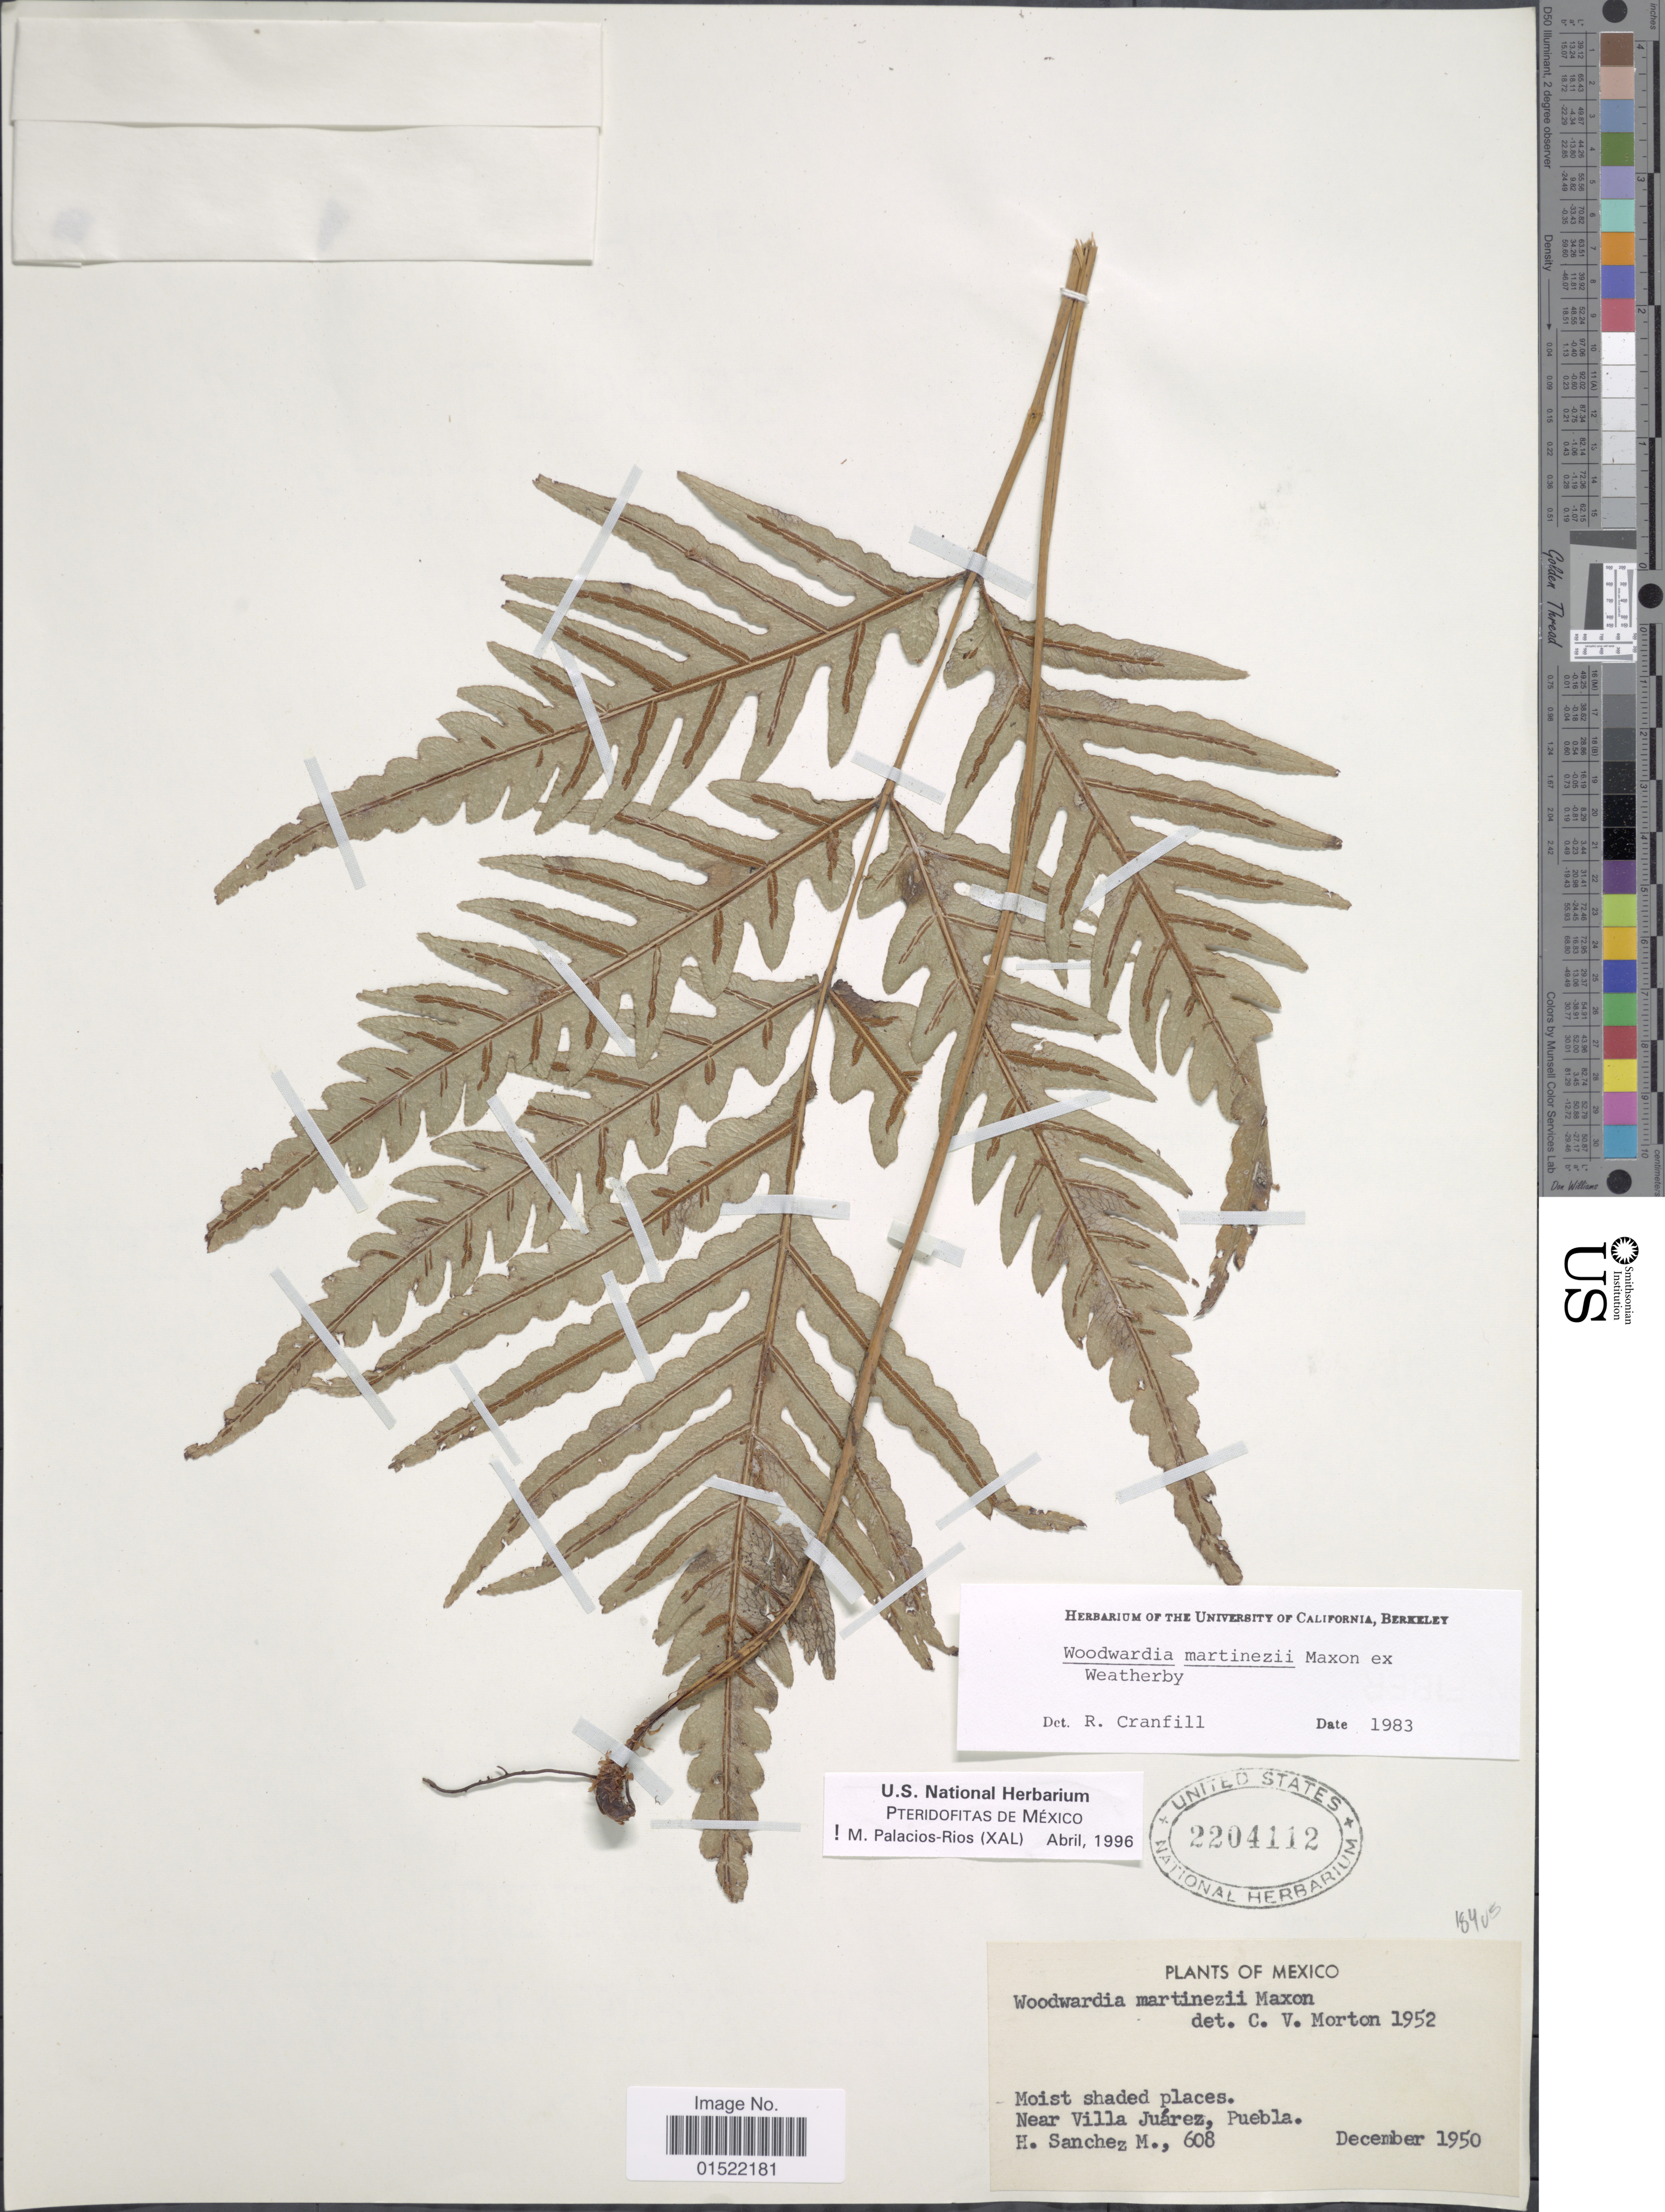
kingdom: Plantae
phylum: Tracheophyta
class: Polypodiopsida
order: Polypodiales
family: Blechnaceae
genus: Woodwardia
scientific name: Woodwardia martinezii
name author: Maxon ex Weath.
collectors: H. Sánchez-Mejorada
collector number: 608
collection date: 1950-12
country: Mexico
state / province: Puebla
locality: Near Villa Juarez, Puebla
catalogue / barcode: US 2204112